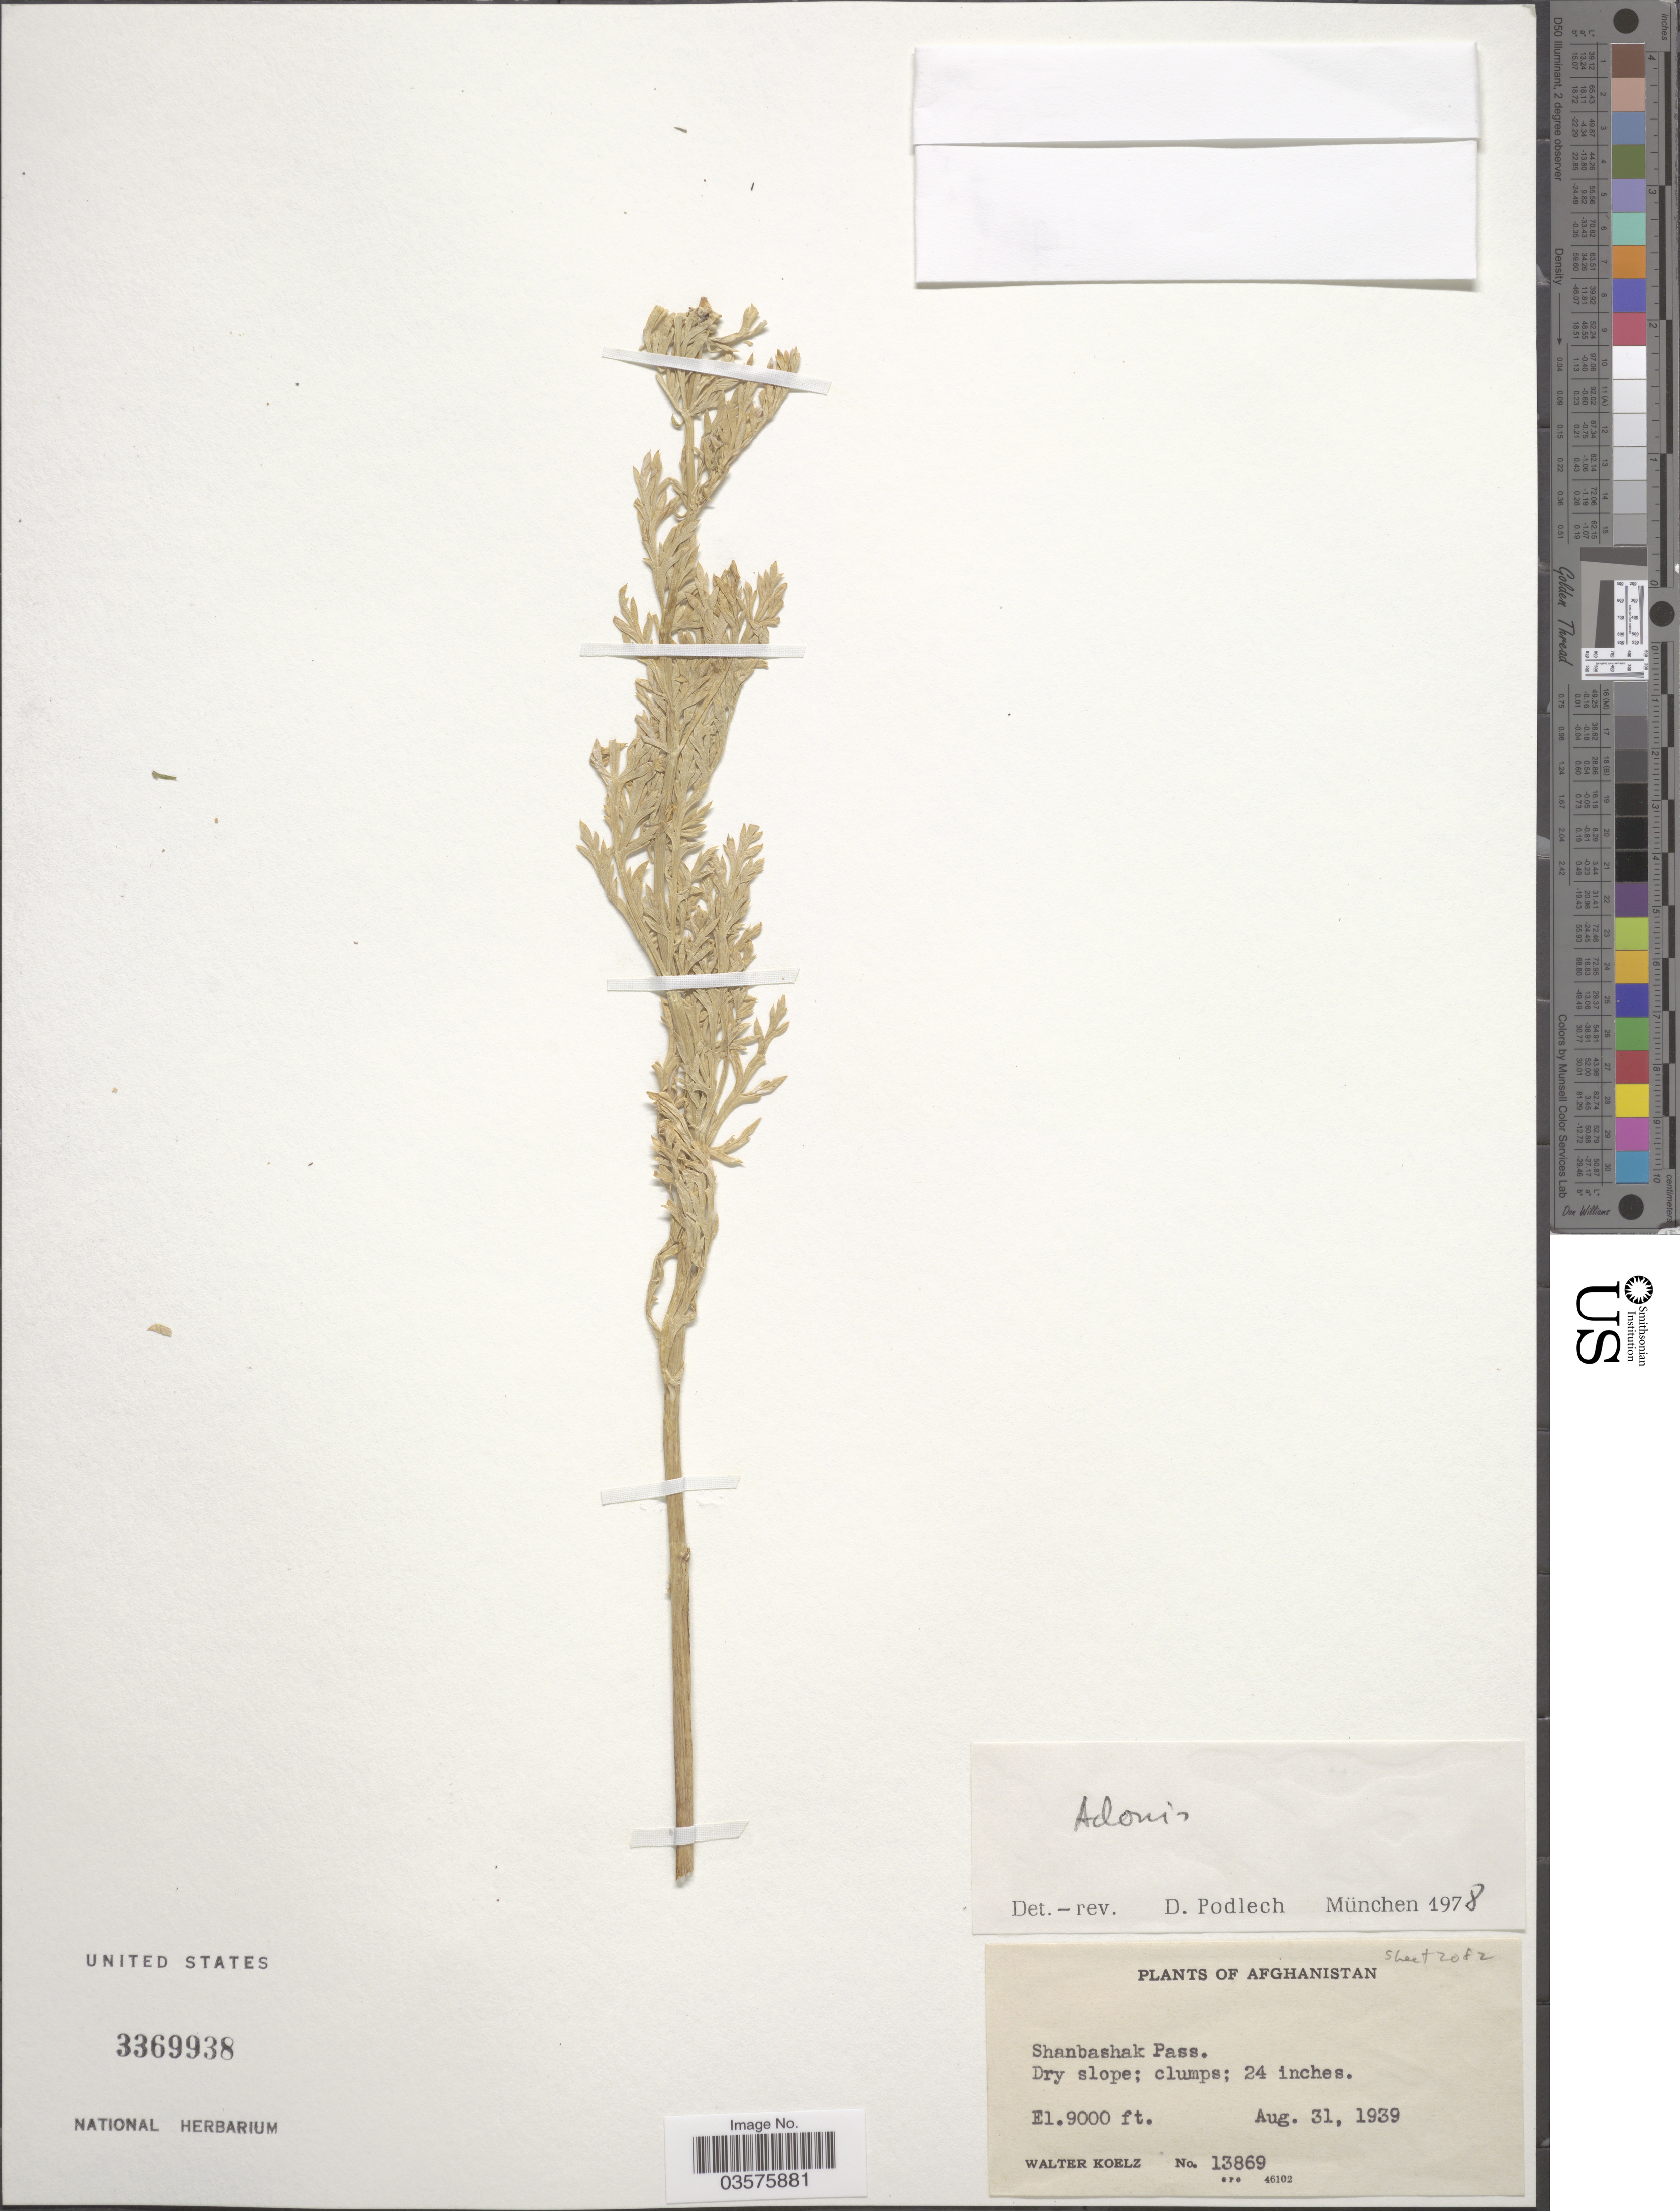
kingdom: Plantae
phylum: Tracheophyta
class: Magnoliopsida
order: Ranunculales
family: Ranunculaceae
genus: Adonis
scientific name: Adonis turkestanica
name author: (Korsh.) Adolf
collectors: W. N. Koelz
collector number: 13869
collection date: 1939-08-31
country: Afghanistan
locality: Shanbashak Pass.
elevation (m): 2743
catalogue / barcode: US 3369938